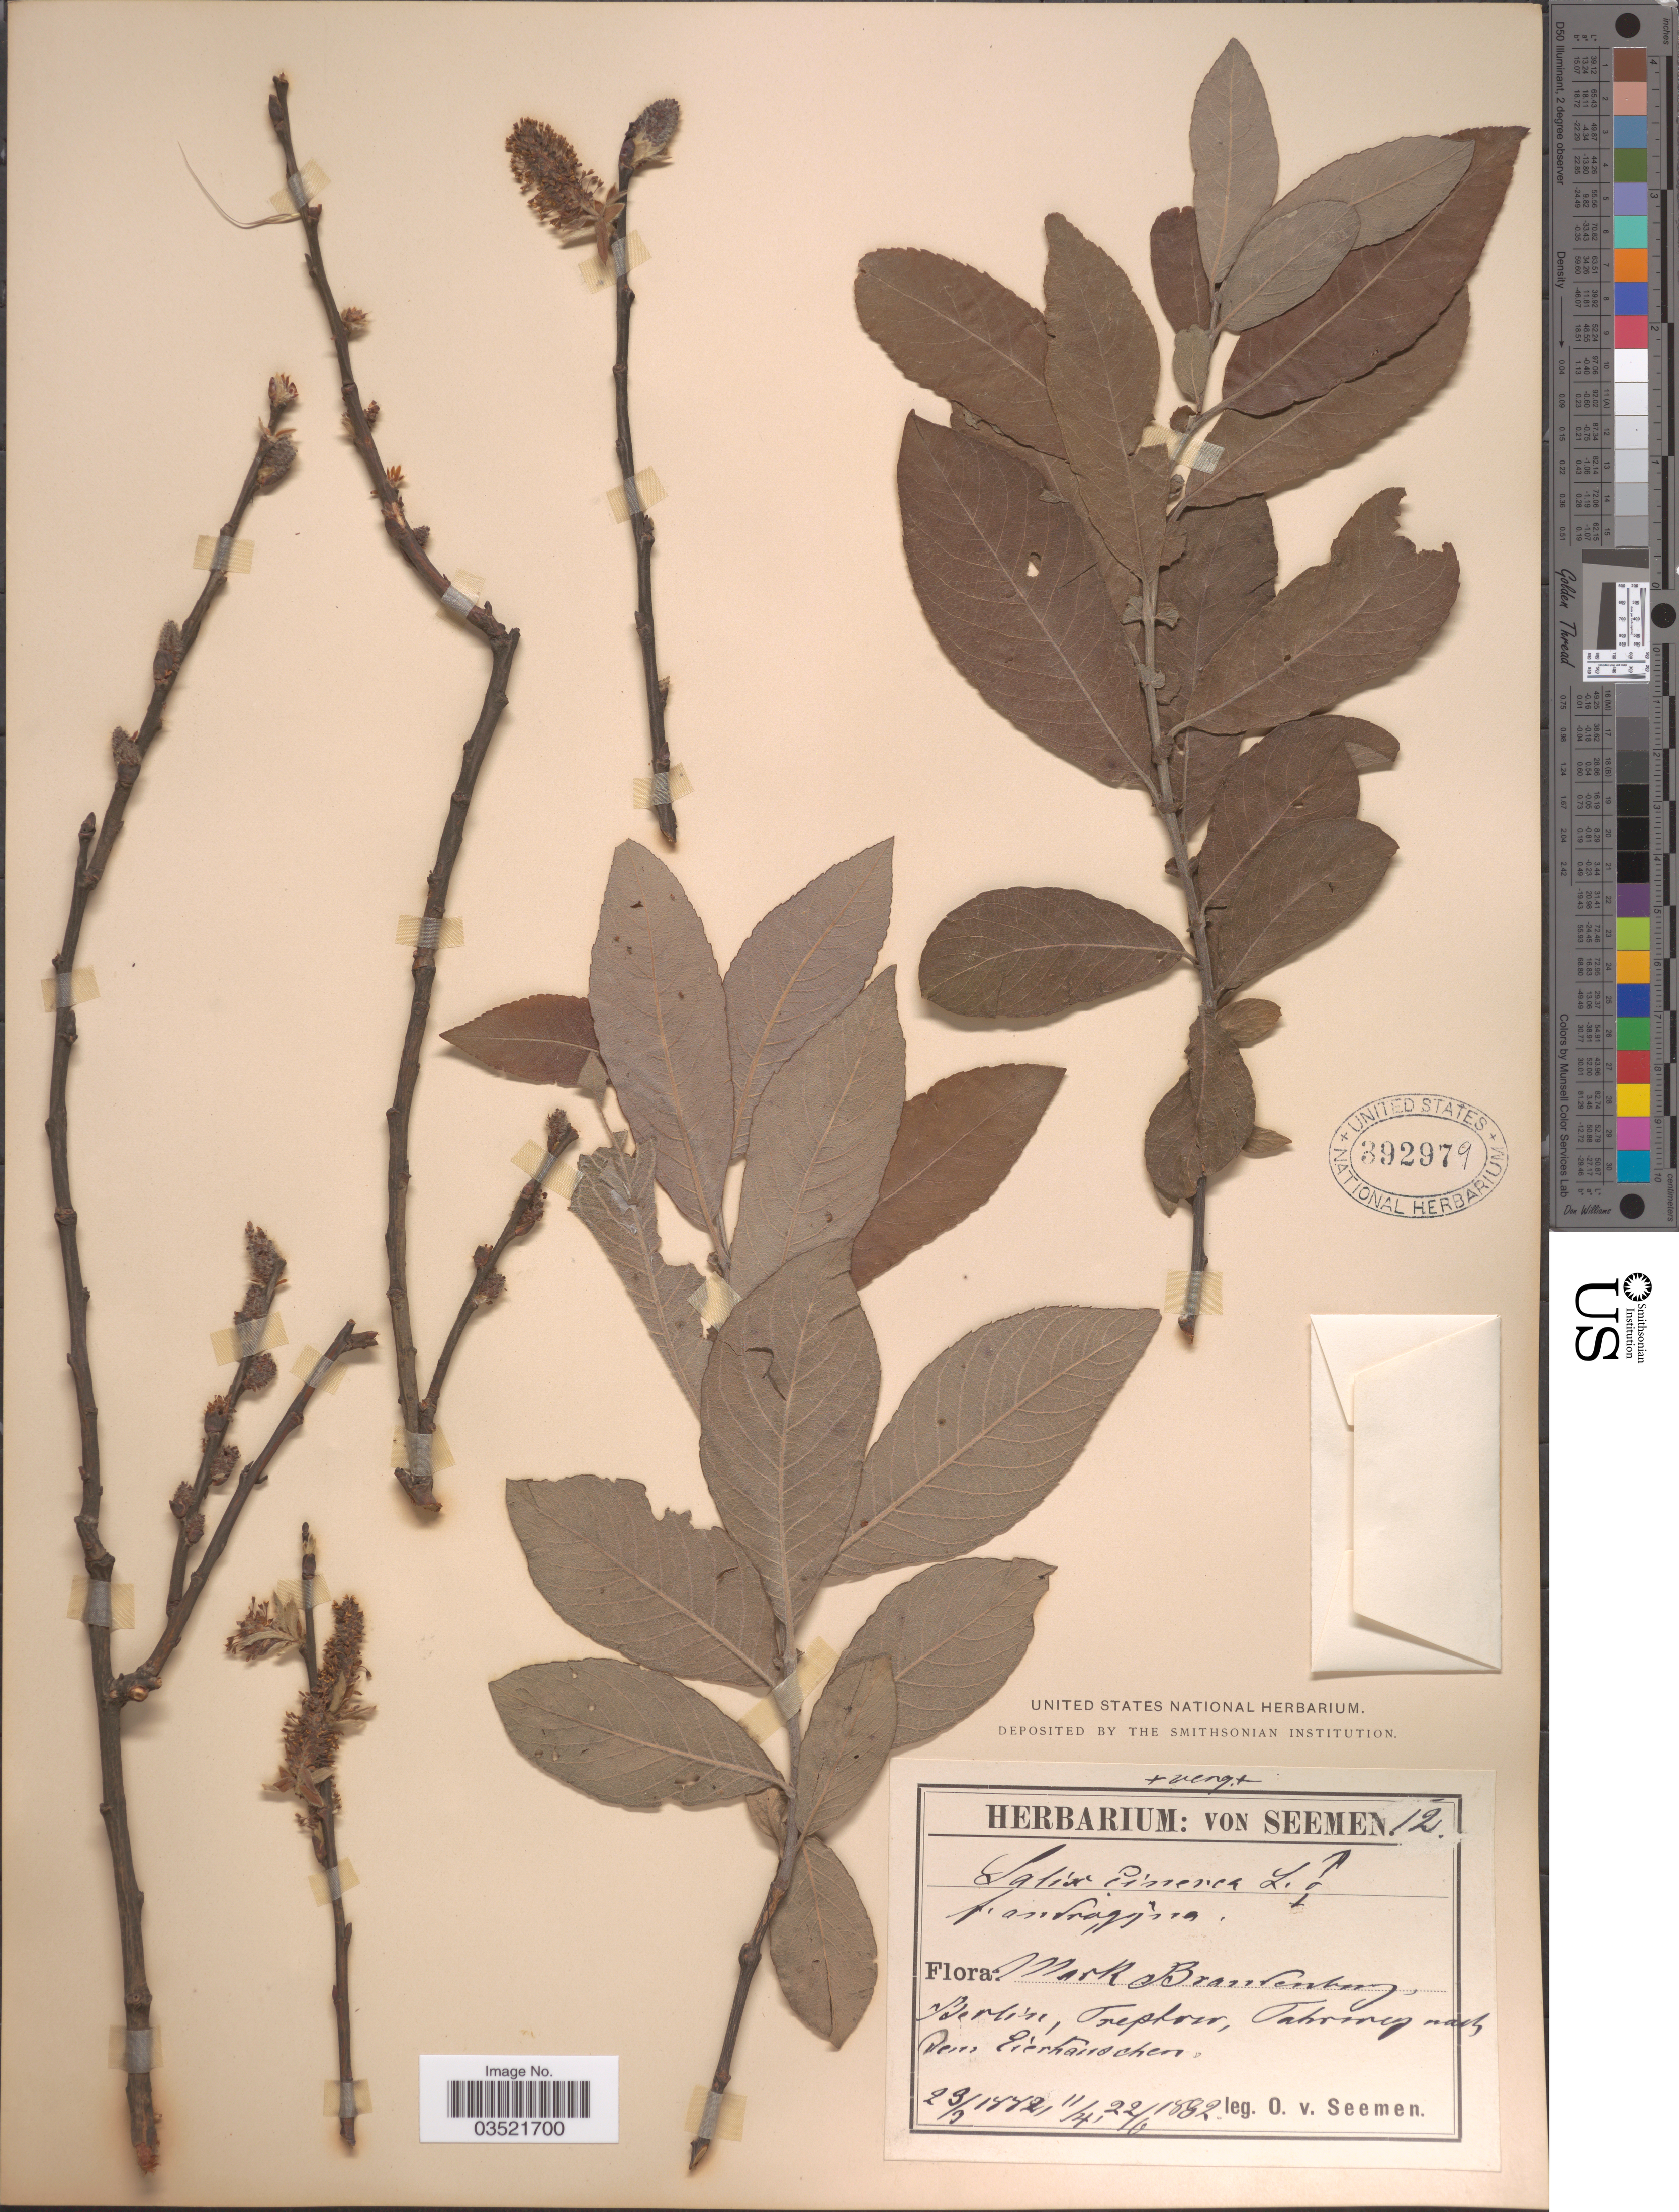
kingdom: Plantae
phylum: Tracheophyta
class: Magnoliopsida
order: Malpighiales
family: Salicaceae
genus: Salix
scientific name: Salix cinerea f. androgyna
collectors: K. O. von Seemen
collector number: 12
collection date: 1882-03-23/1882-06-22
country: Germany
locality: Mark Brandenburg, Berlin, Treptow, Fahrweg [interpreted] nach dem Eierhauschen.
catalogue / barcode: US 392979